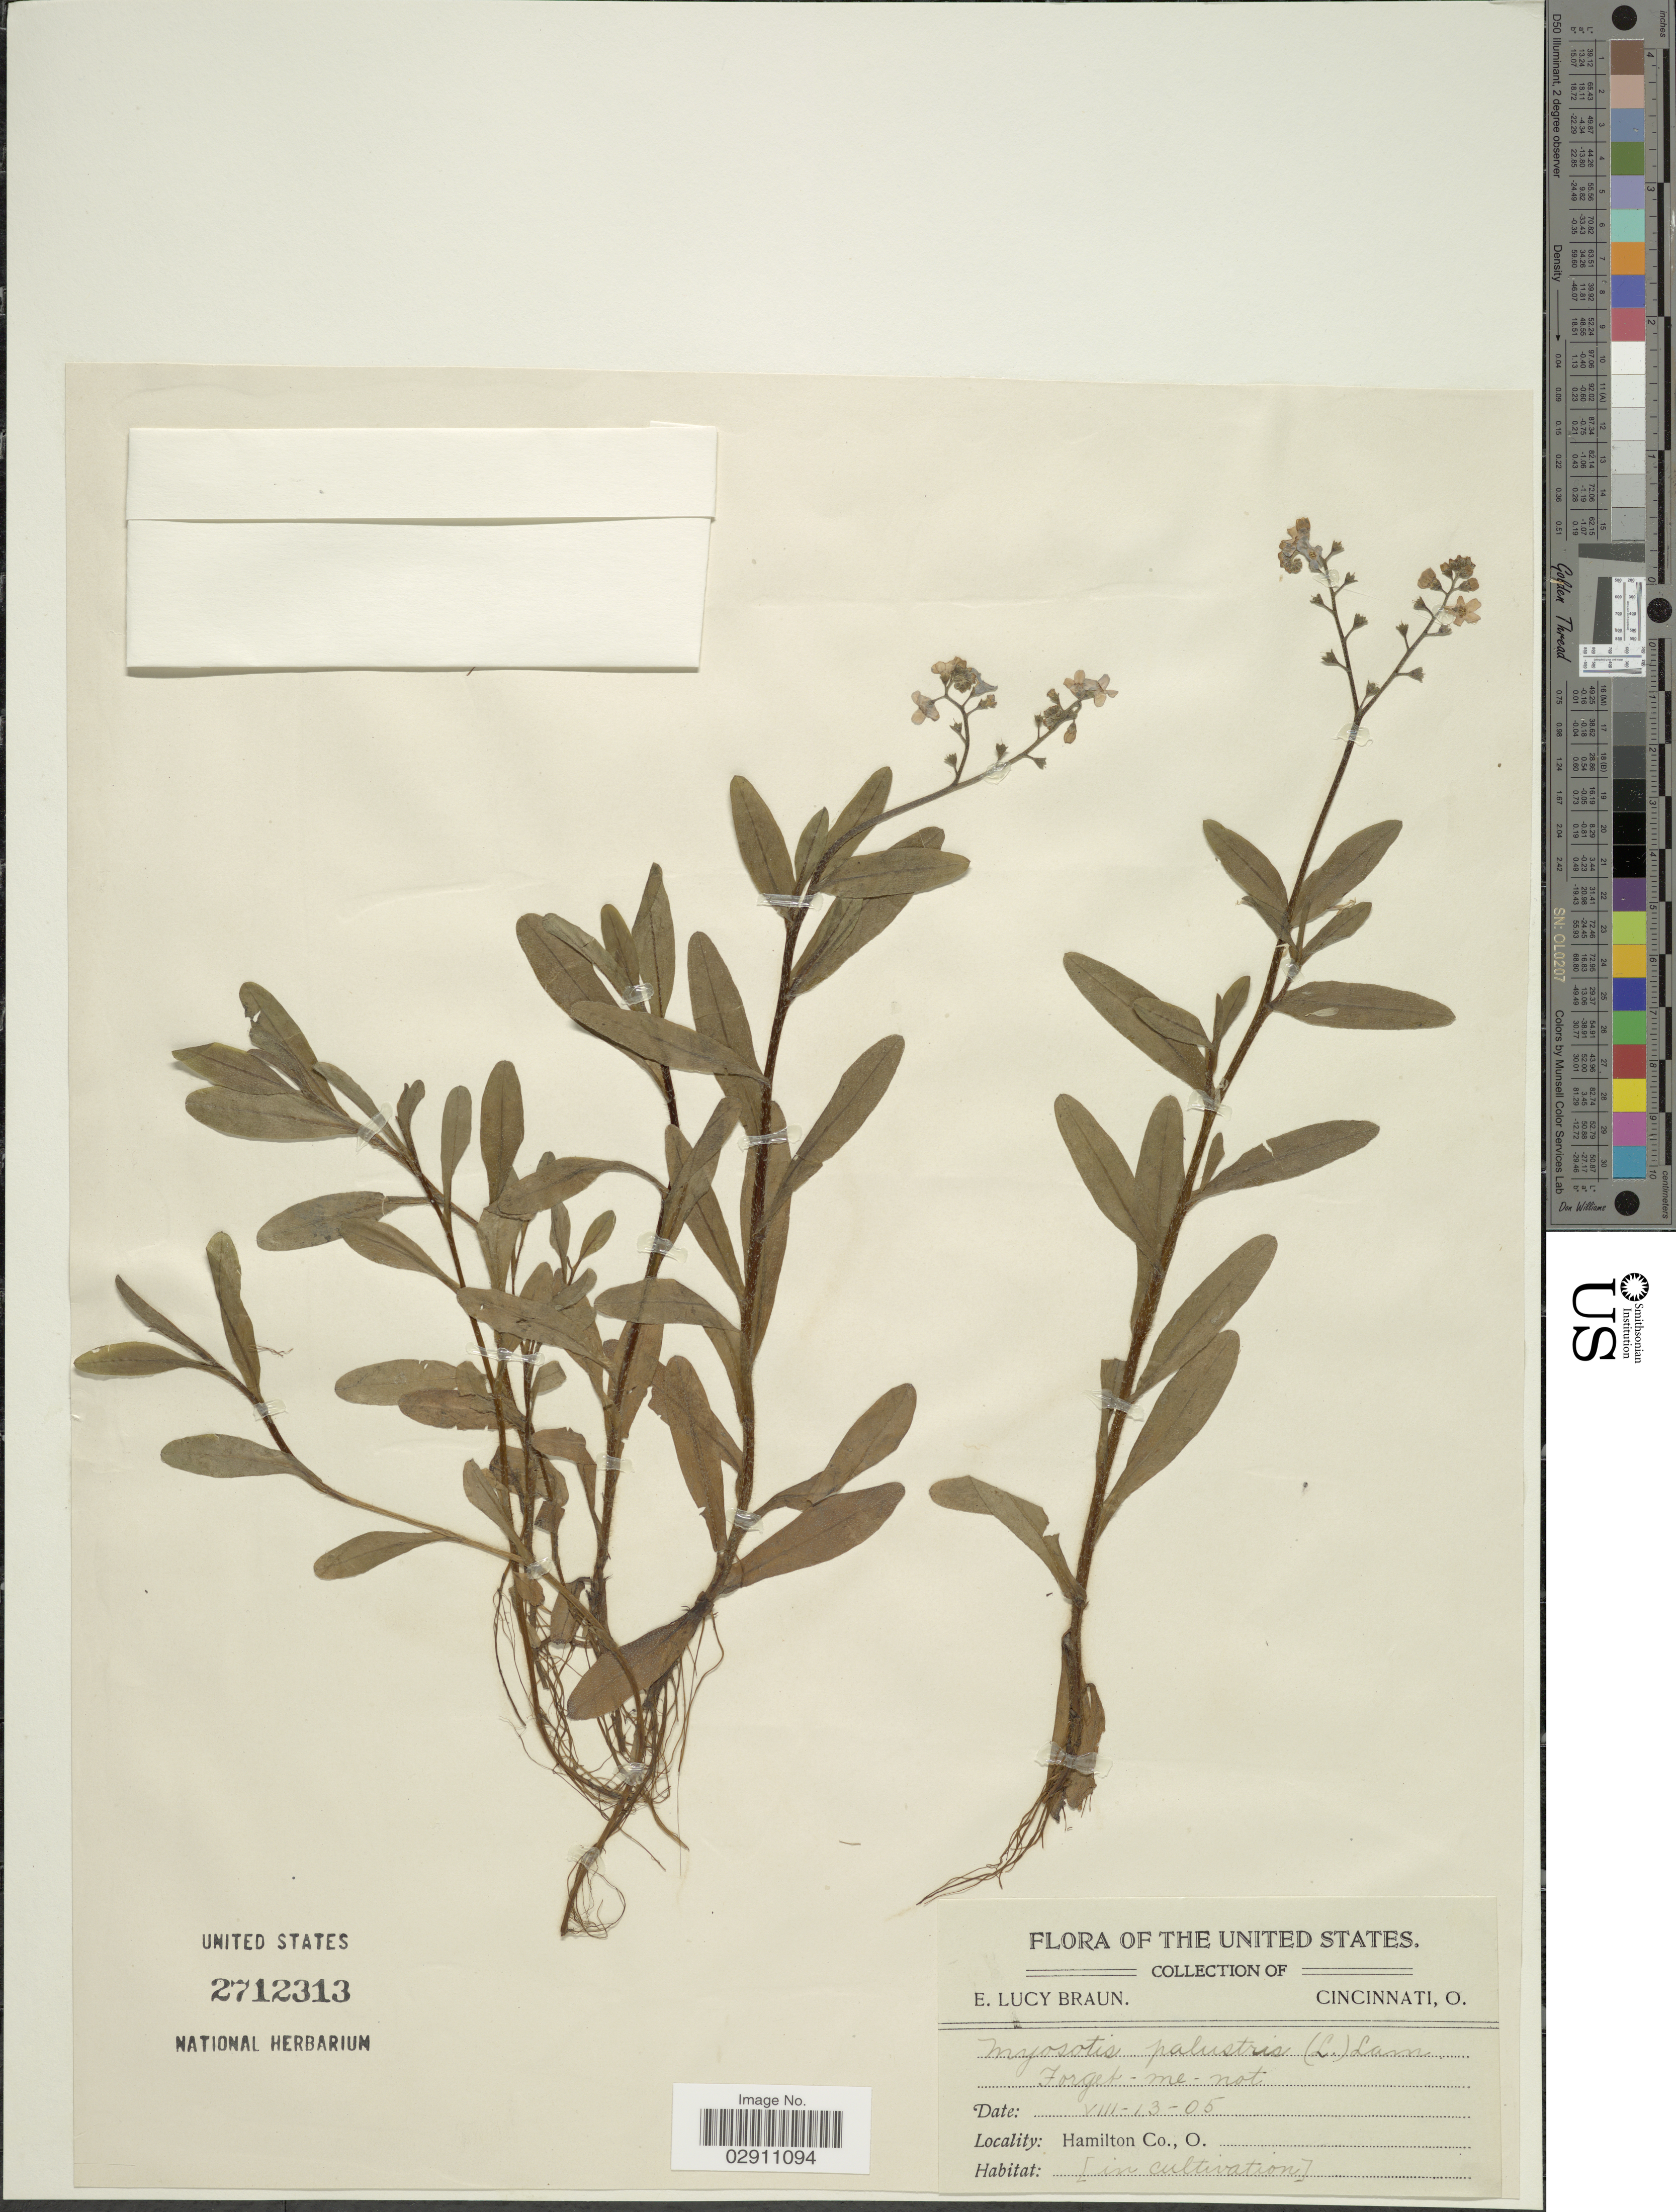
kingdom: Plantae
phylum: Tracheophyta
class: Magnoliopsida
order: Boraginales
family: Boraginaceae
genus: Myosotis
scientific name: Myosotis palustris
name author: L.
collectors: E. L. Braun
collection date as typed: Transcribed d/m/y: 13/8/5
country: United States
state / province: Ohio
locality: Hamilton Co.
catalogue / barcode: US 2712313